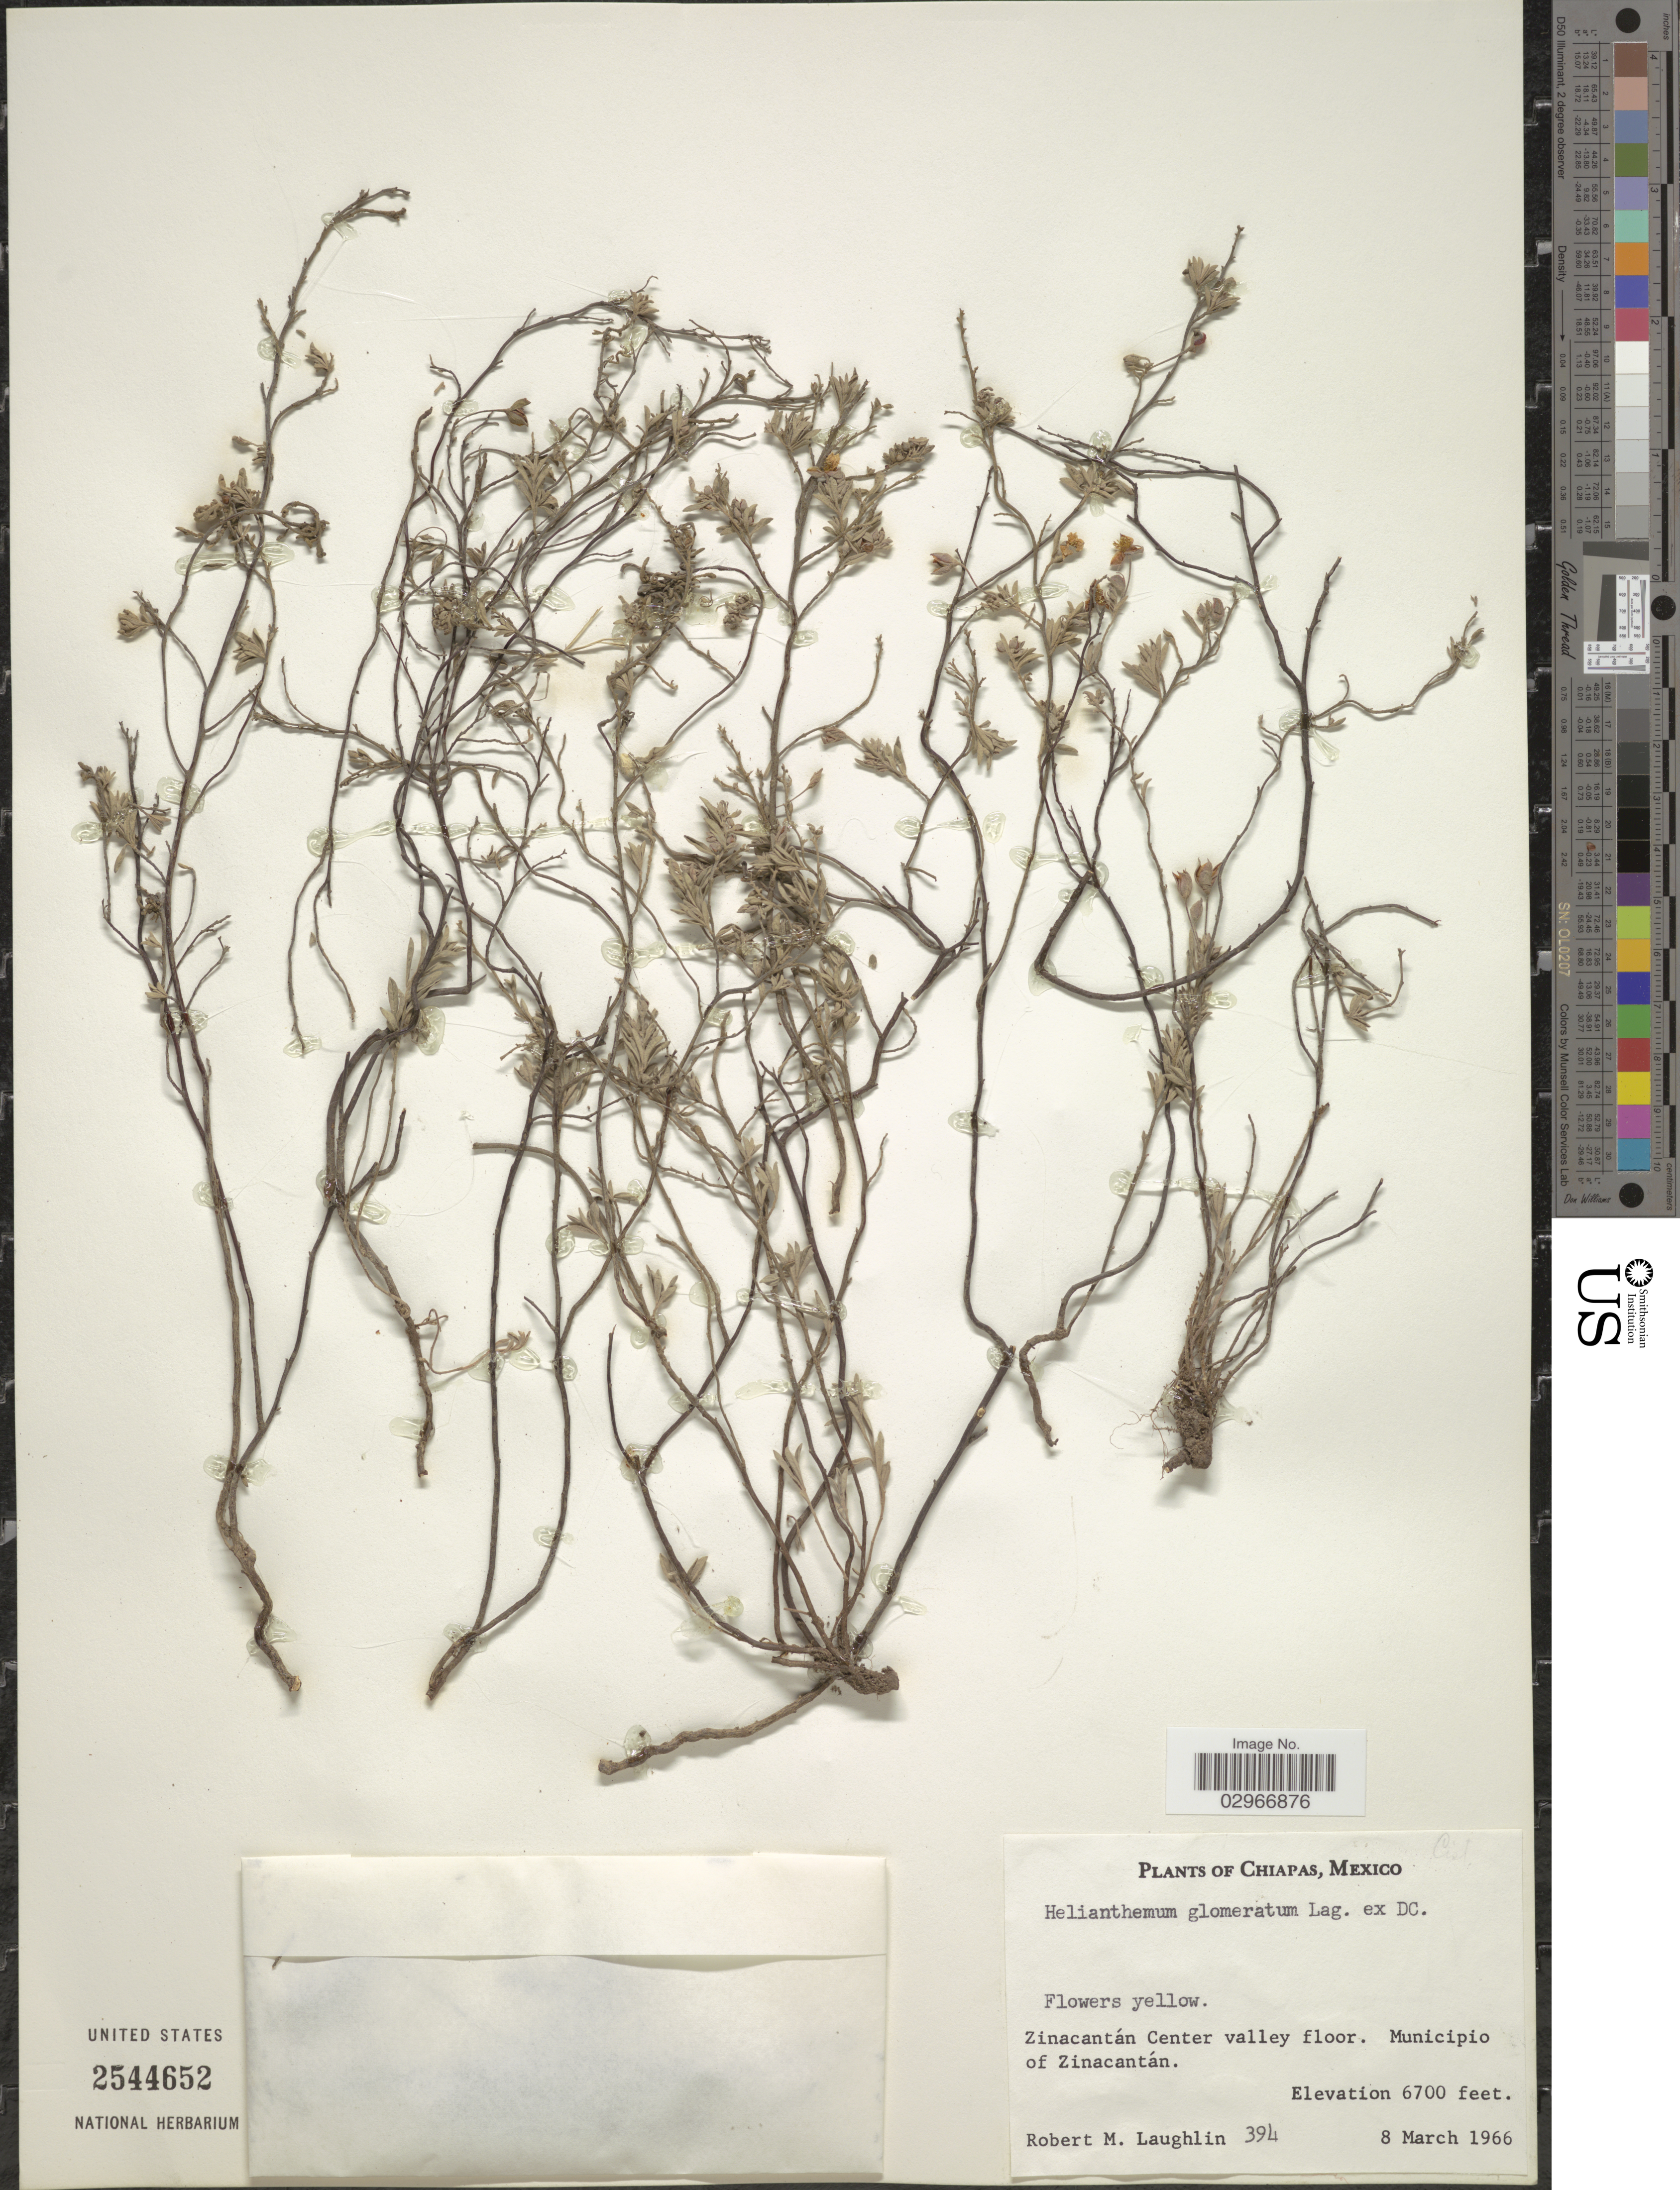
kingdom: Plantae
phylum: Tracheophyta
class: Magnoliopsida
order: Malvales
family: Cistaceae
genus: Helianthemum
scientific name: Helianthemum glomeratum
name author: (Lag.) Lag. ex Dunal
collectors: R. M. Laughlin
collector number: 394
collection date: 1966-03-08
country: Mexico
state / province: Chiapas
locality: Zinacantán Center valley floor. Municipio of Zinacantán.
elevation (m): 2042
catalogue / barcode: US 2544652